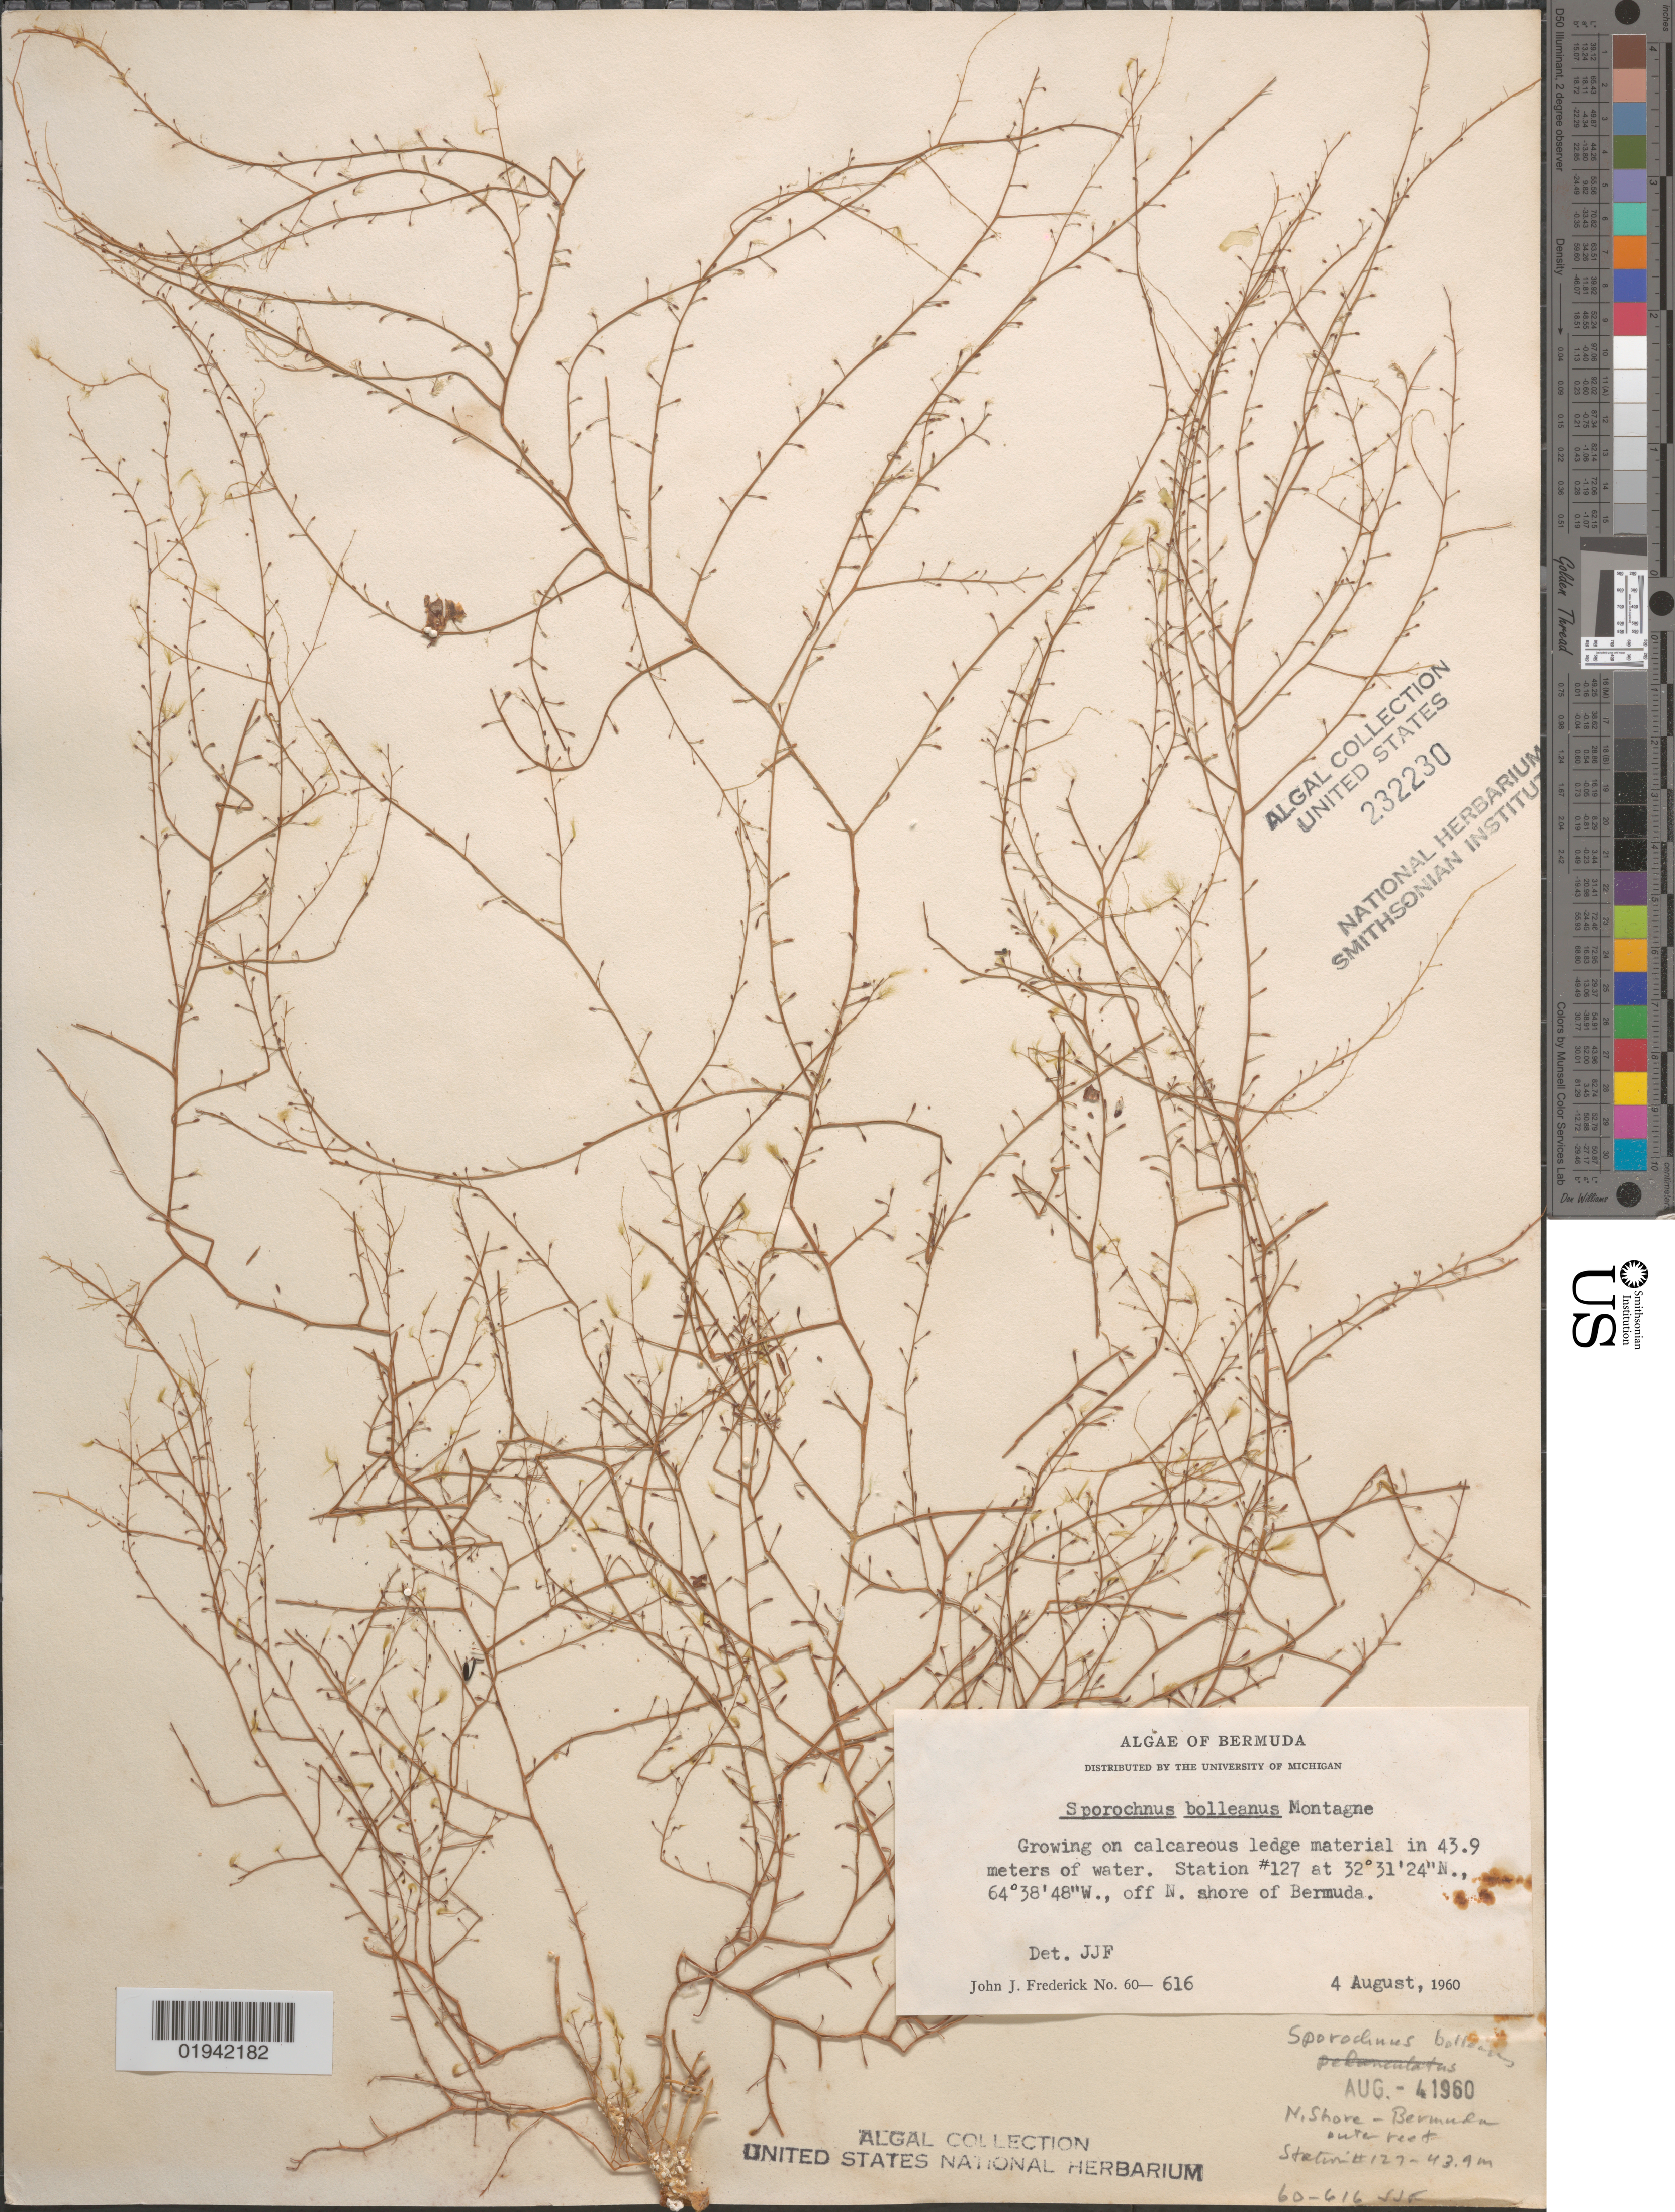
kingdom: Chromista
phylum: Ochrophyta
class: Phaeophyceae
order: Sporochnales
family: Sporochnaceae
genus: Sporochnus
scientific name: Sporochnus bolleanus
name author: Mont.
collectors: J. Frederick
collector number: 60-616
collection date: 1960-08-04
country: Bermuda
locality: Station #127, on N. shore of Bermuda.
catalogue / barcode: US 232230